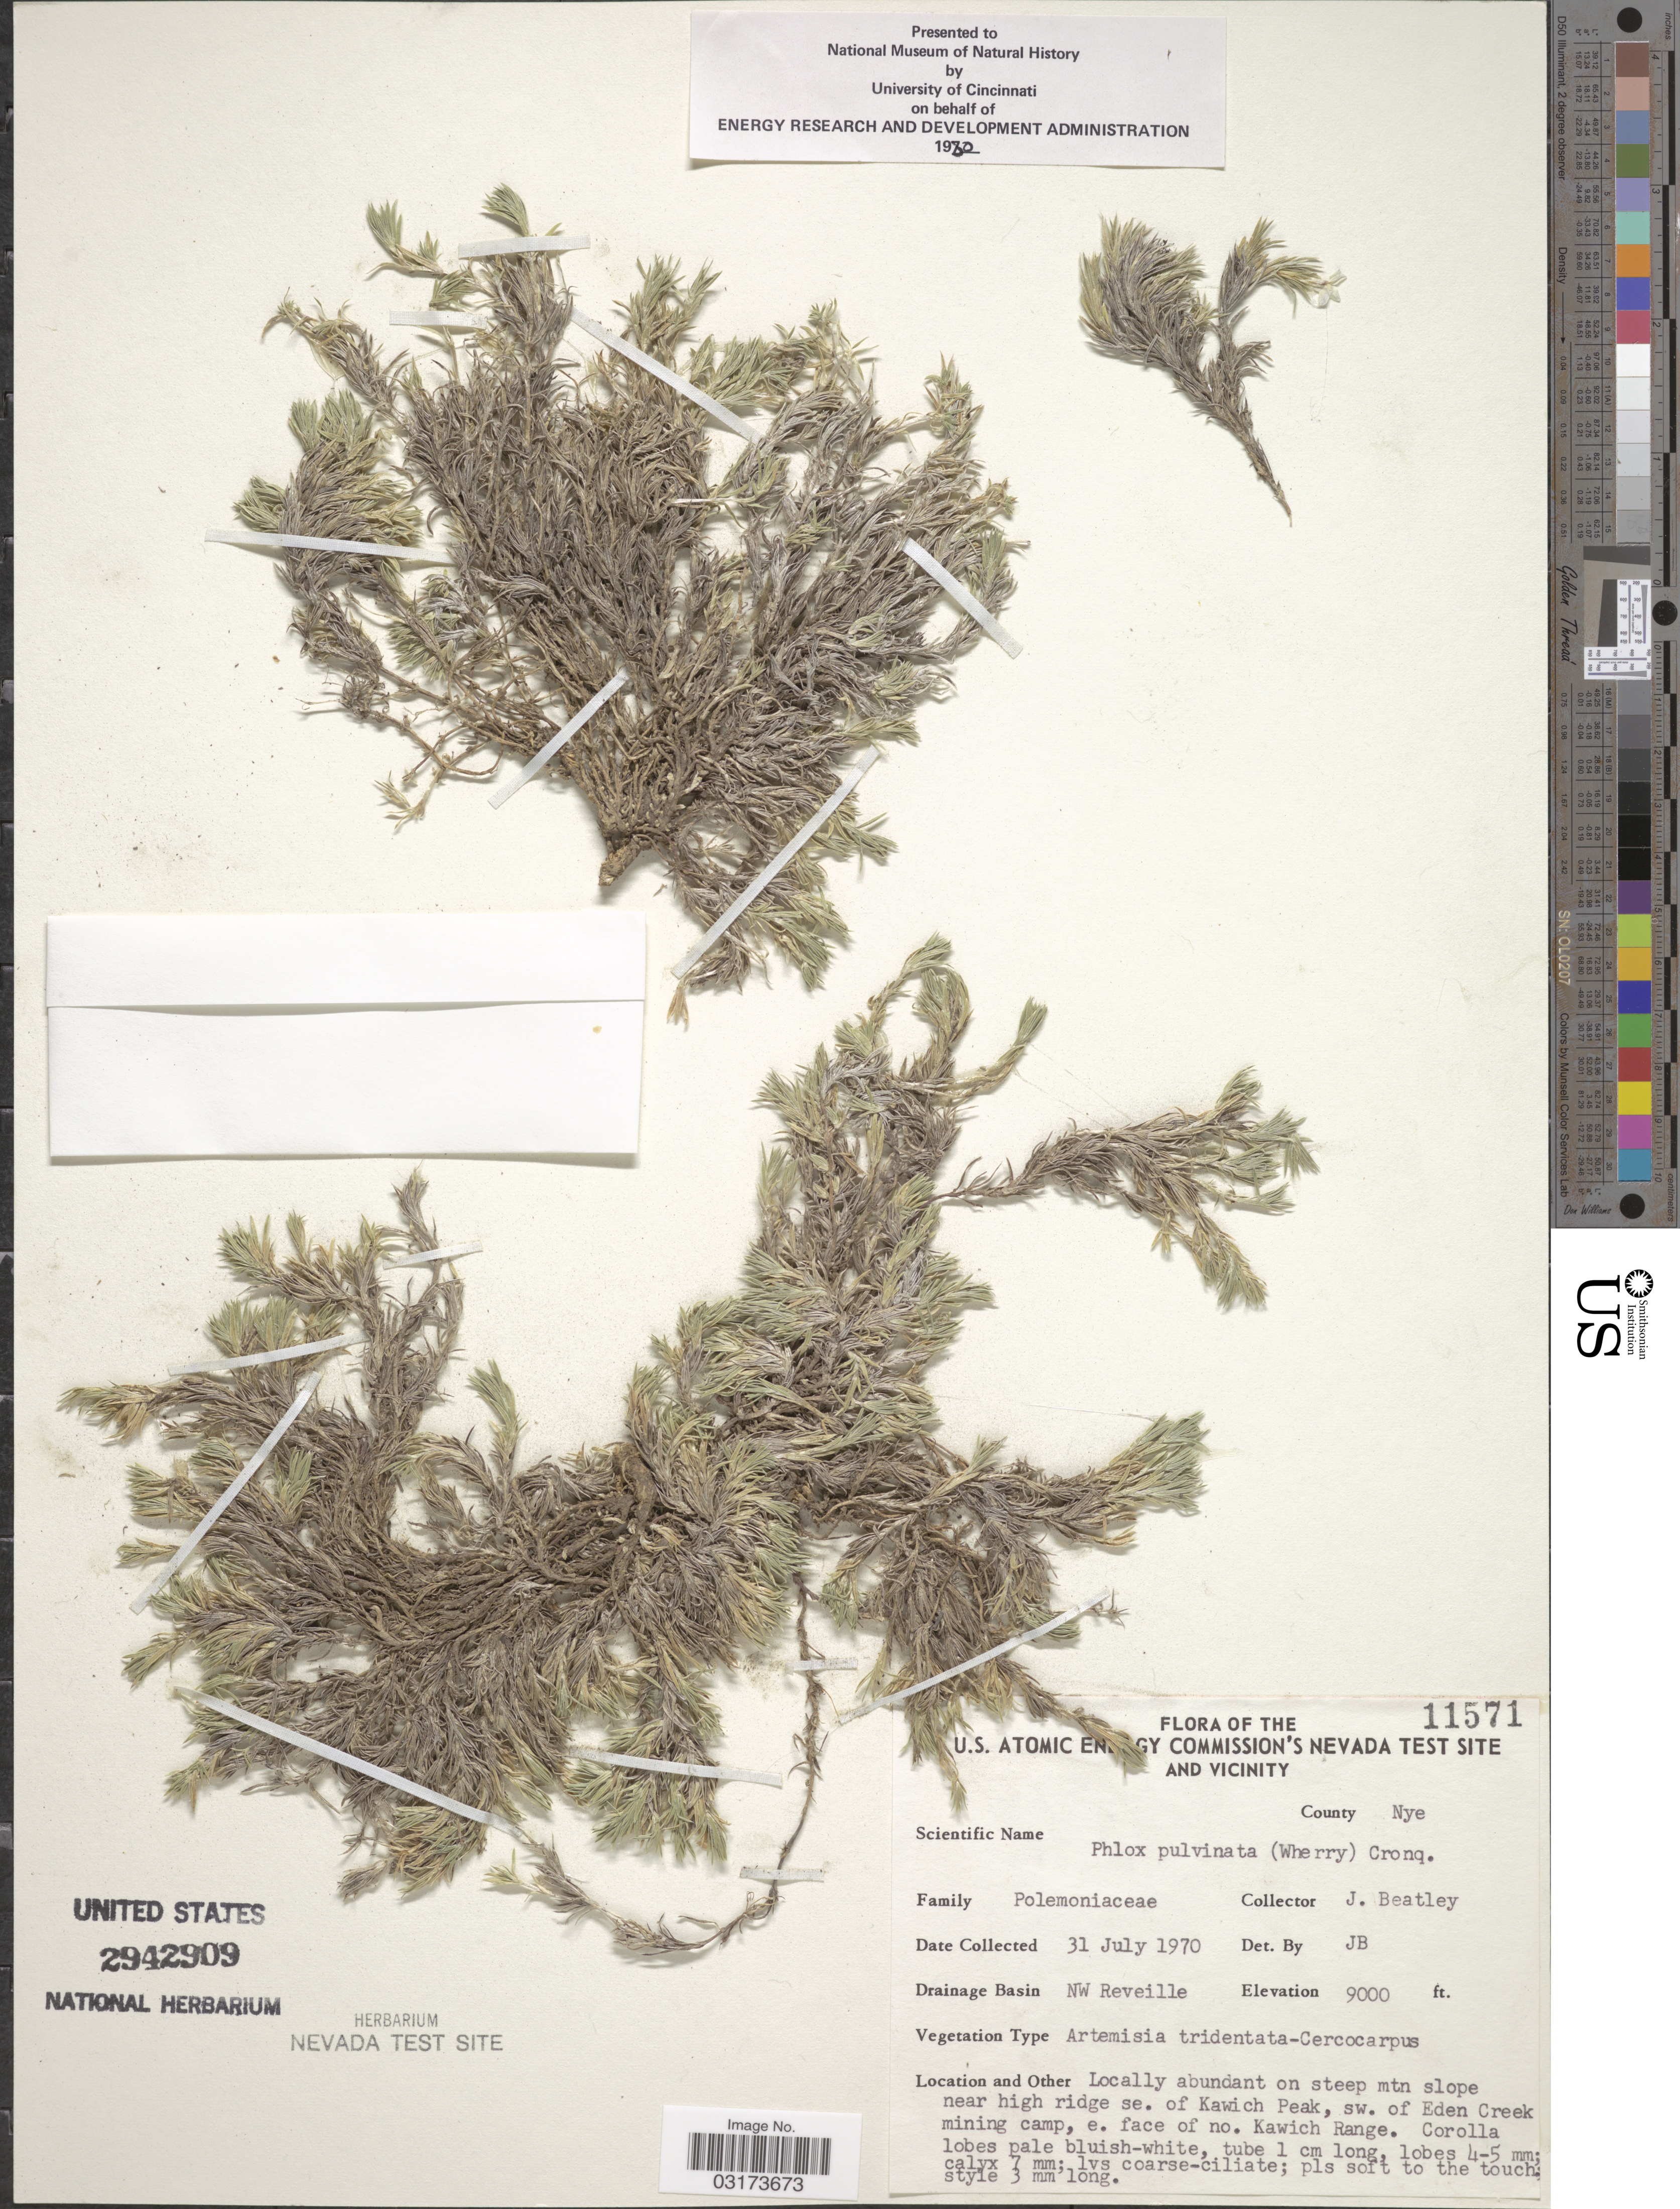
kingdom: Plantae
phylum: Tracheophyta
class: Magnoliopsida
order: Ericales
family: Polemoniaceae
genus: Phlox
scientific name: Phlox condensata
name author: (A. Gray) E.E. Nelson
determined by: Mayfield, M. H.; Ferguson, C. J.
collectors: J. C. Beatley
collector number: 11571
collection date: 1970-07-31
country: United States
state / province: Nevada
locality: U.S. Atomic Energy Commission's Nevada Test Site and Vicinity. County Nye. Drainage Basin NW Reveille. Locally abundant on steep mtn slope near high ridge se. of Kawich Peak, sw. of Eden Creek mining camp, e. face of no. Kawich Range.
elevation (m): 2743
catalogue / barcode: US 2942909